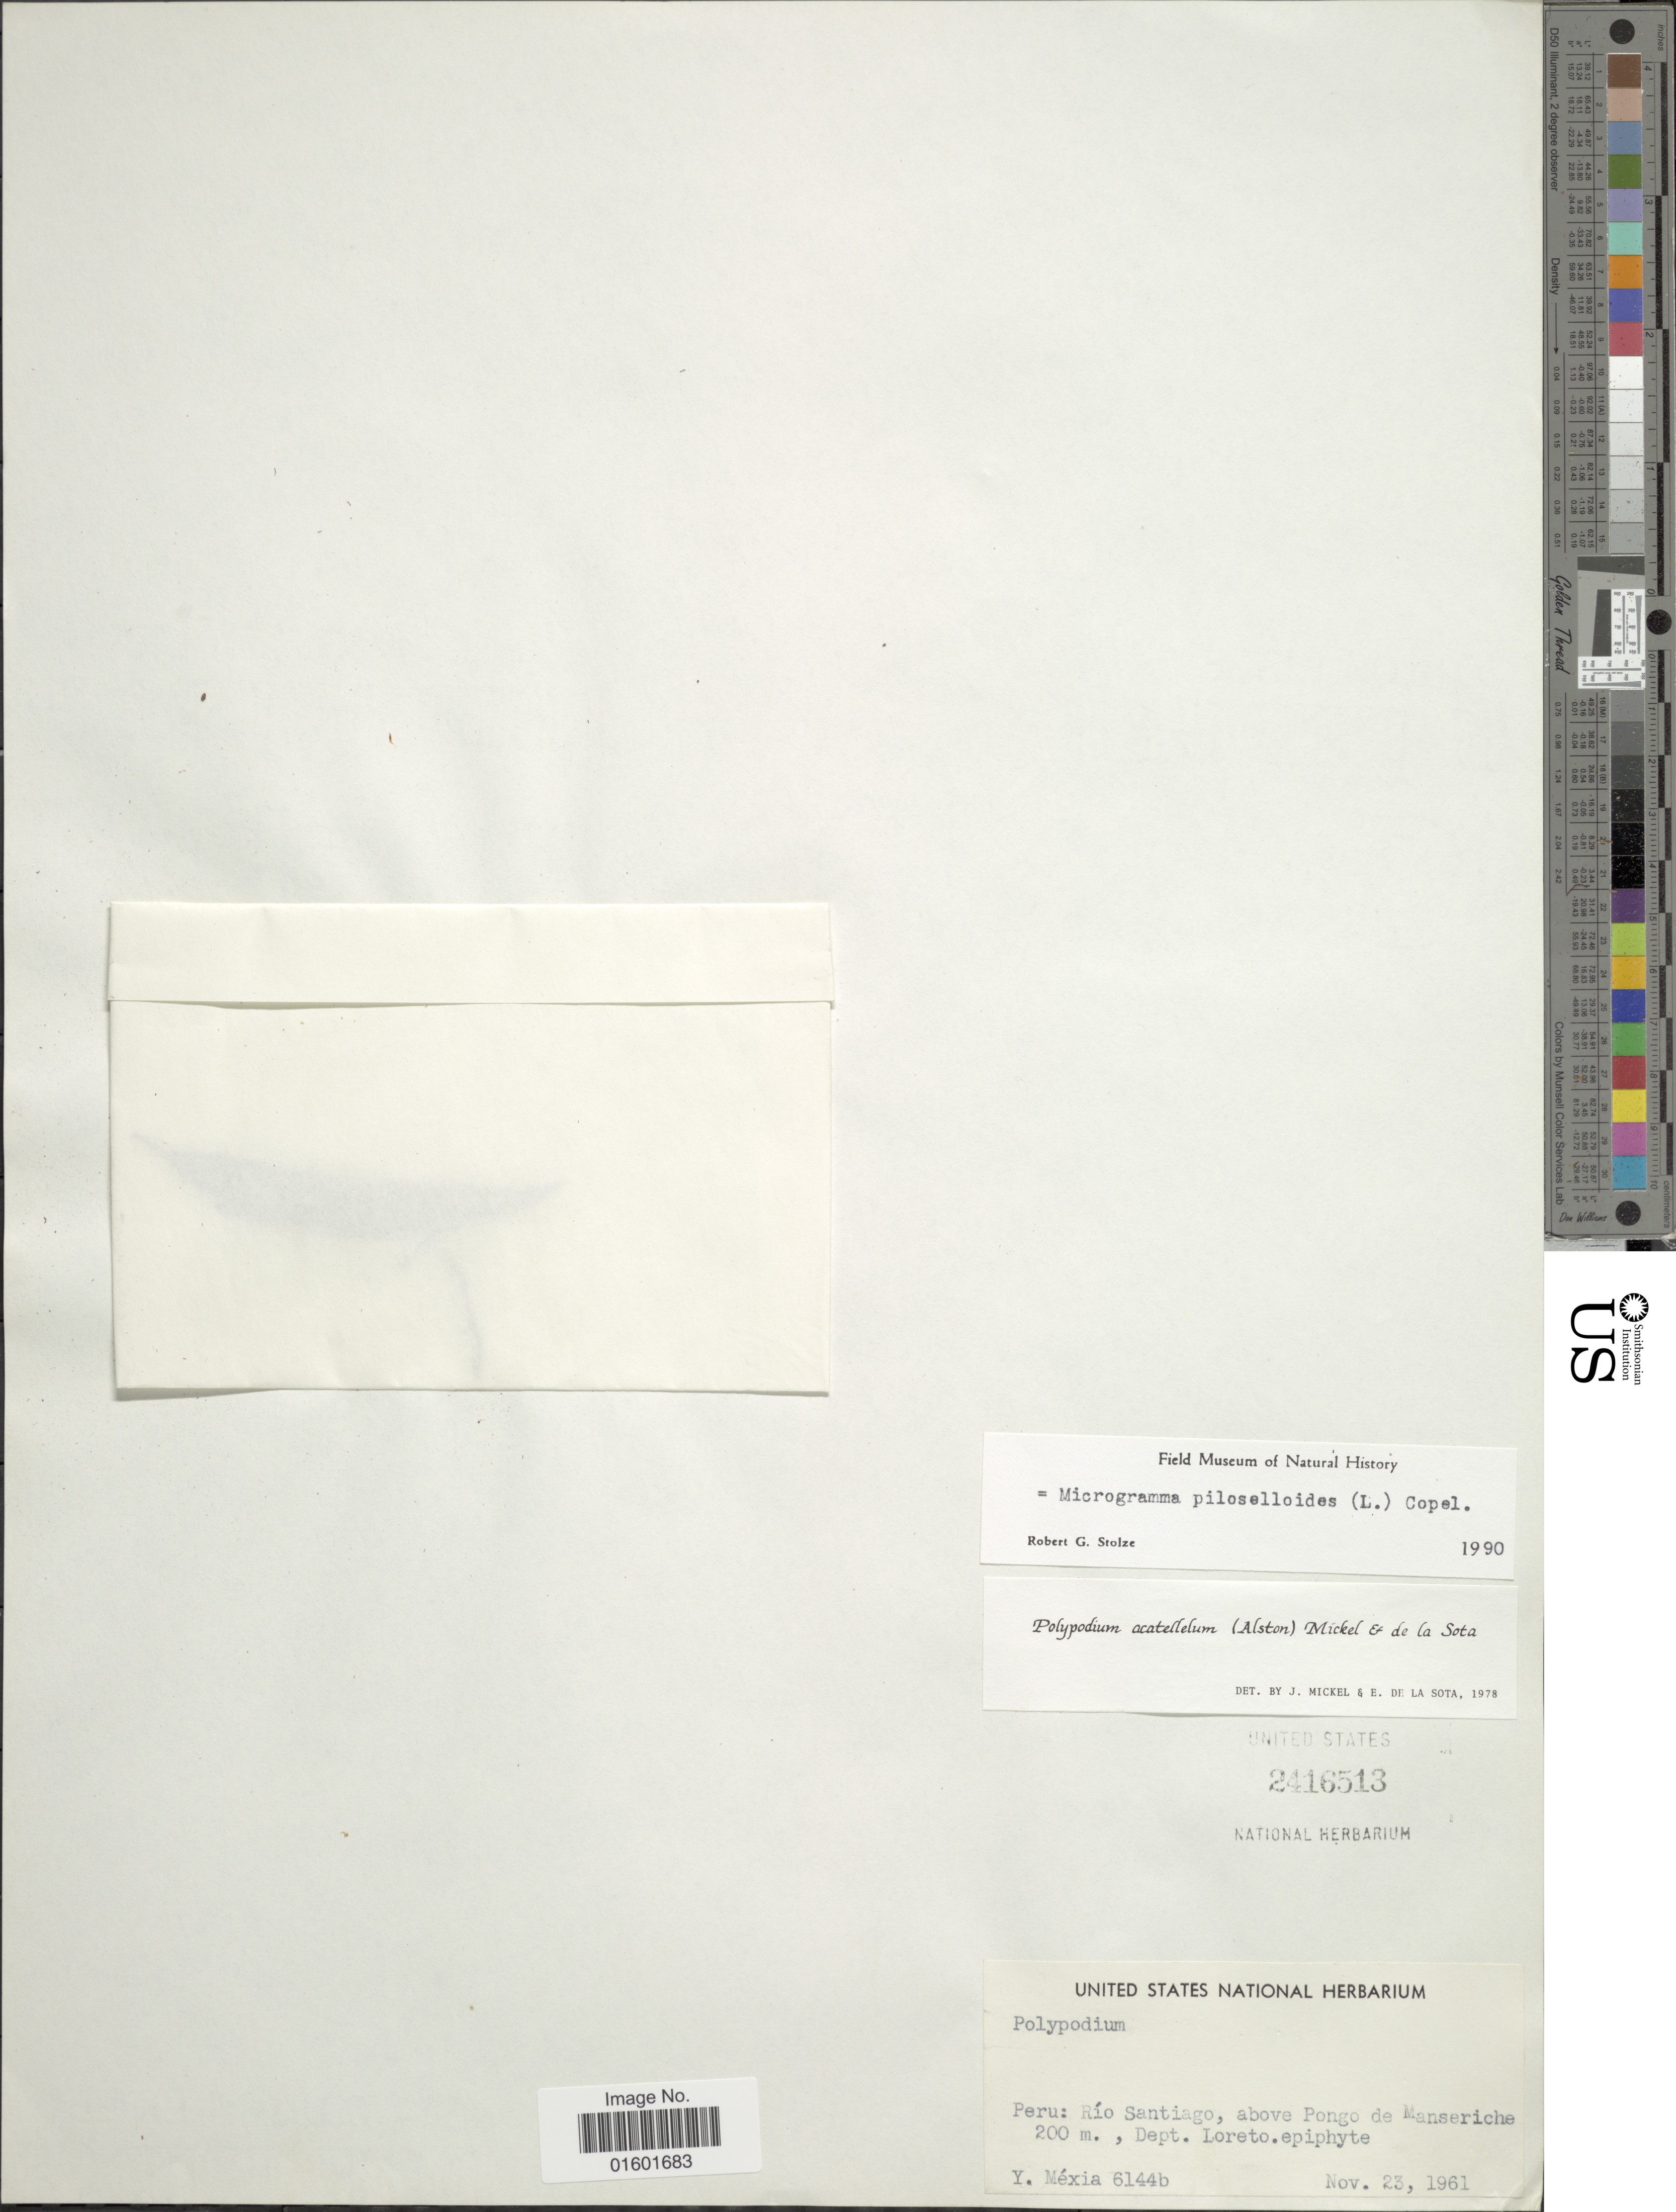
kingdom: Plantae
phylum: Tracheophyta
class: Polypodiopsida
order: Polypodiales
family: Polypodiaceae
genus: Microgramma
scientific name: Microgramma piloselloides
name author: (L.) Copel.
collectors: Y. Mexia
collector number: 6144b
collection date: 1961-11-23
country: Peru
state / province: Loreto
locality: Rio Santiago, above Pongo de Manseriche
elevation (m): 200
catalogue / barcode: US 2416513